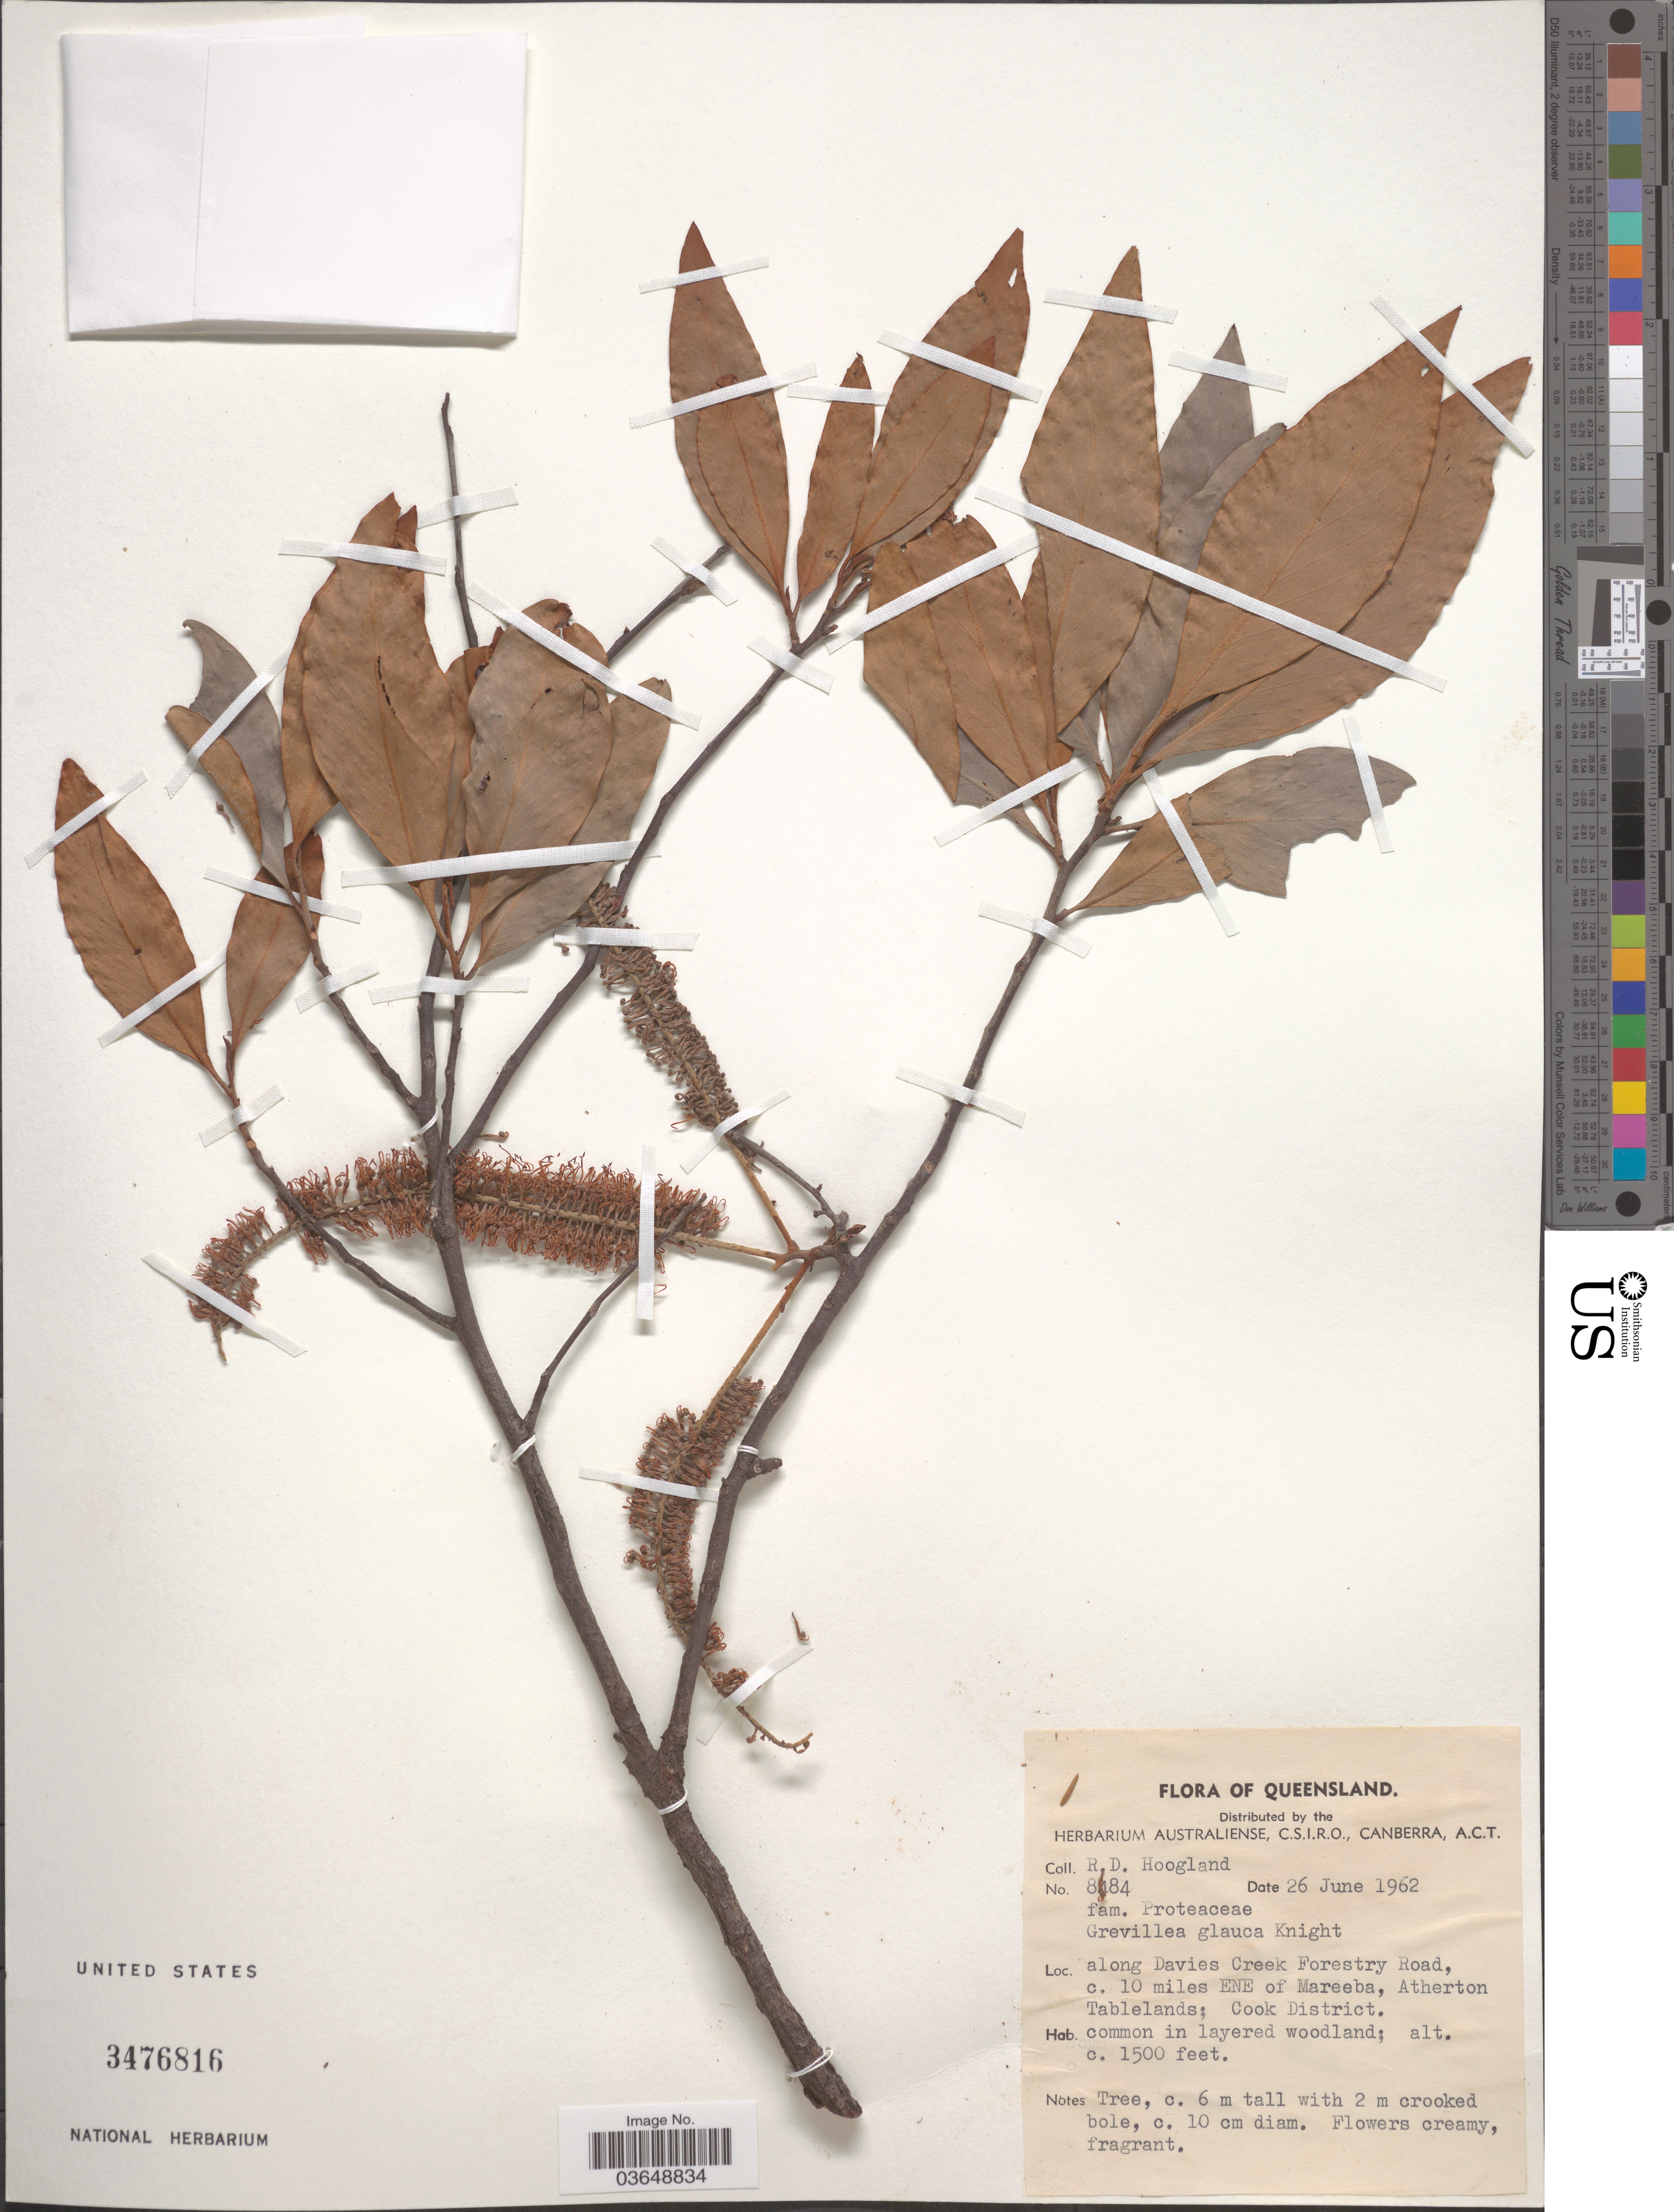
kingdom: Plantae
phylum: Tracheophyta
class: Magnoliopsida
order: Proteales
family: Proteaceae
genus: Grevillea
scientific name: Grevillea glauca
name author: Banks & Sol. ex Knight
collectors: R. D. Hoogland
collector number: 8184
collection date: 1962-06-26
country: Australia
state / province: Queensland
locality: Along Davies Creek Forestry Road, c. 10 miles ENE of Mareeba, Atherton Tablelands; Cook District.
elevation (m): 457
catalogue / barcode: US 3476816